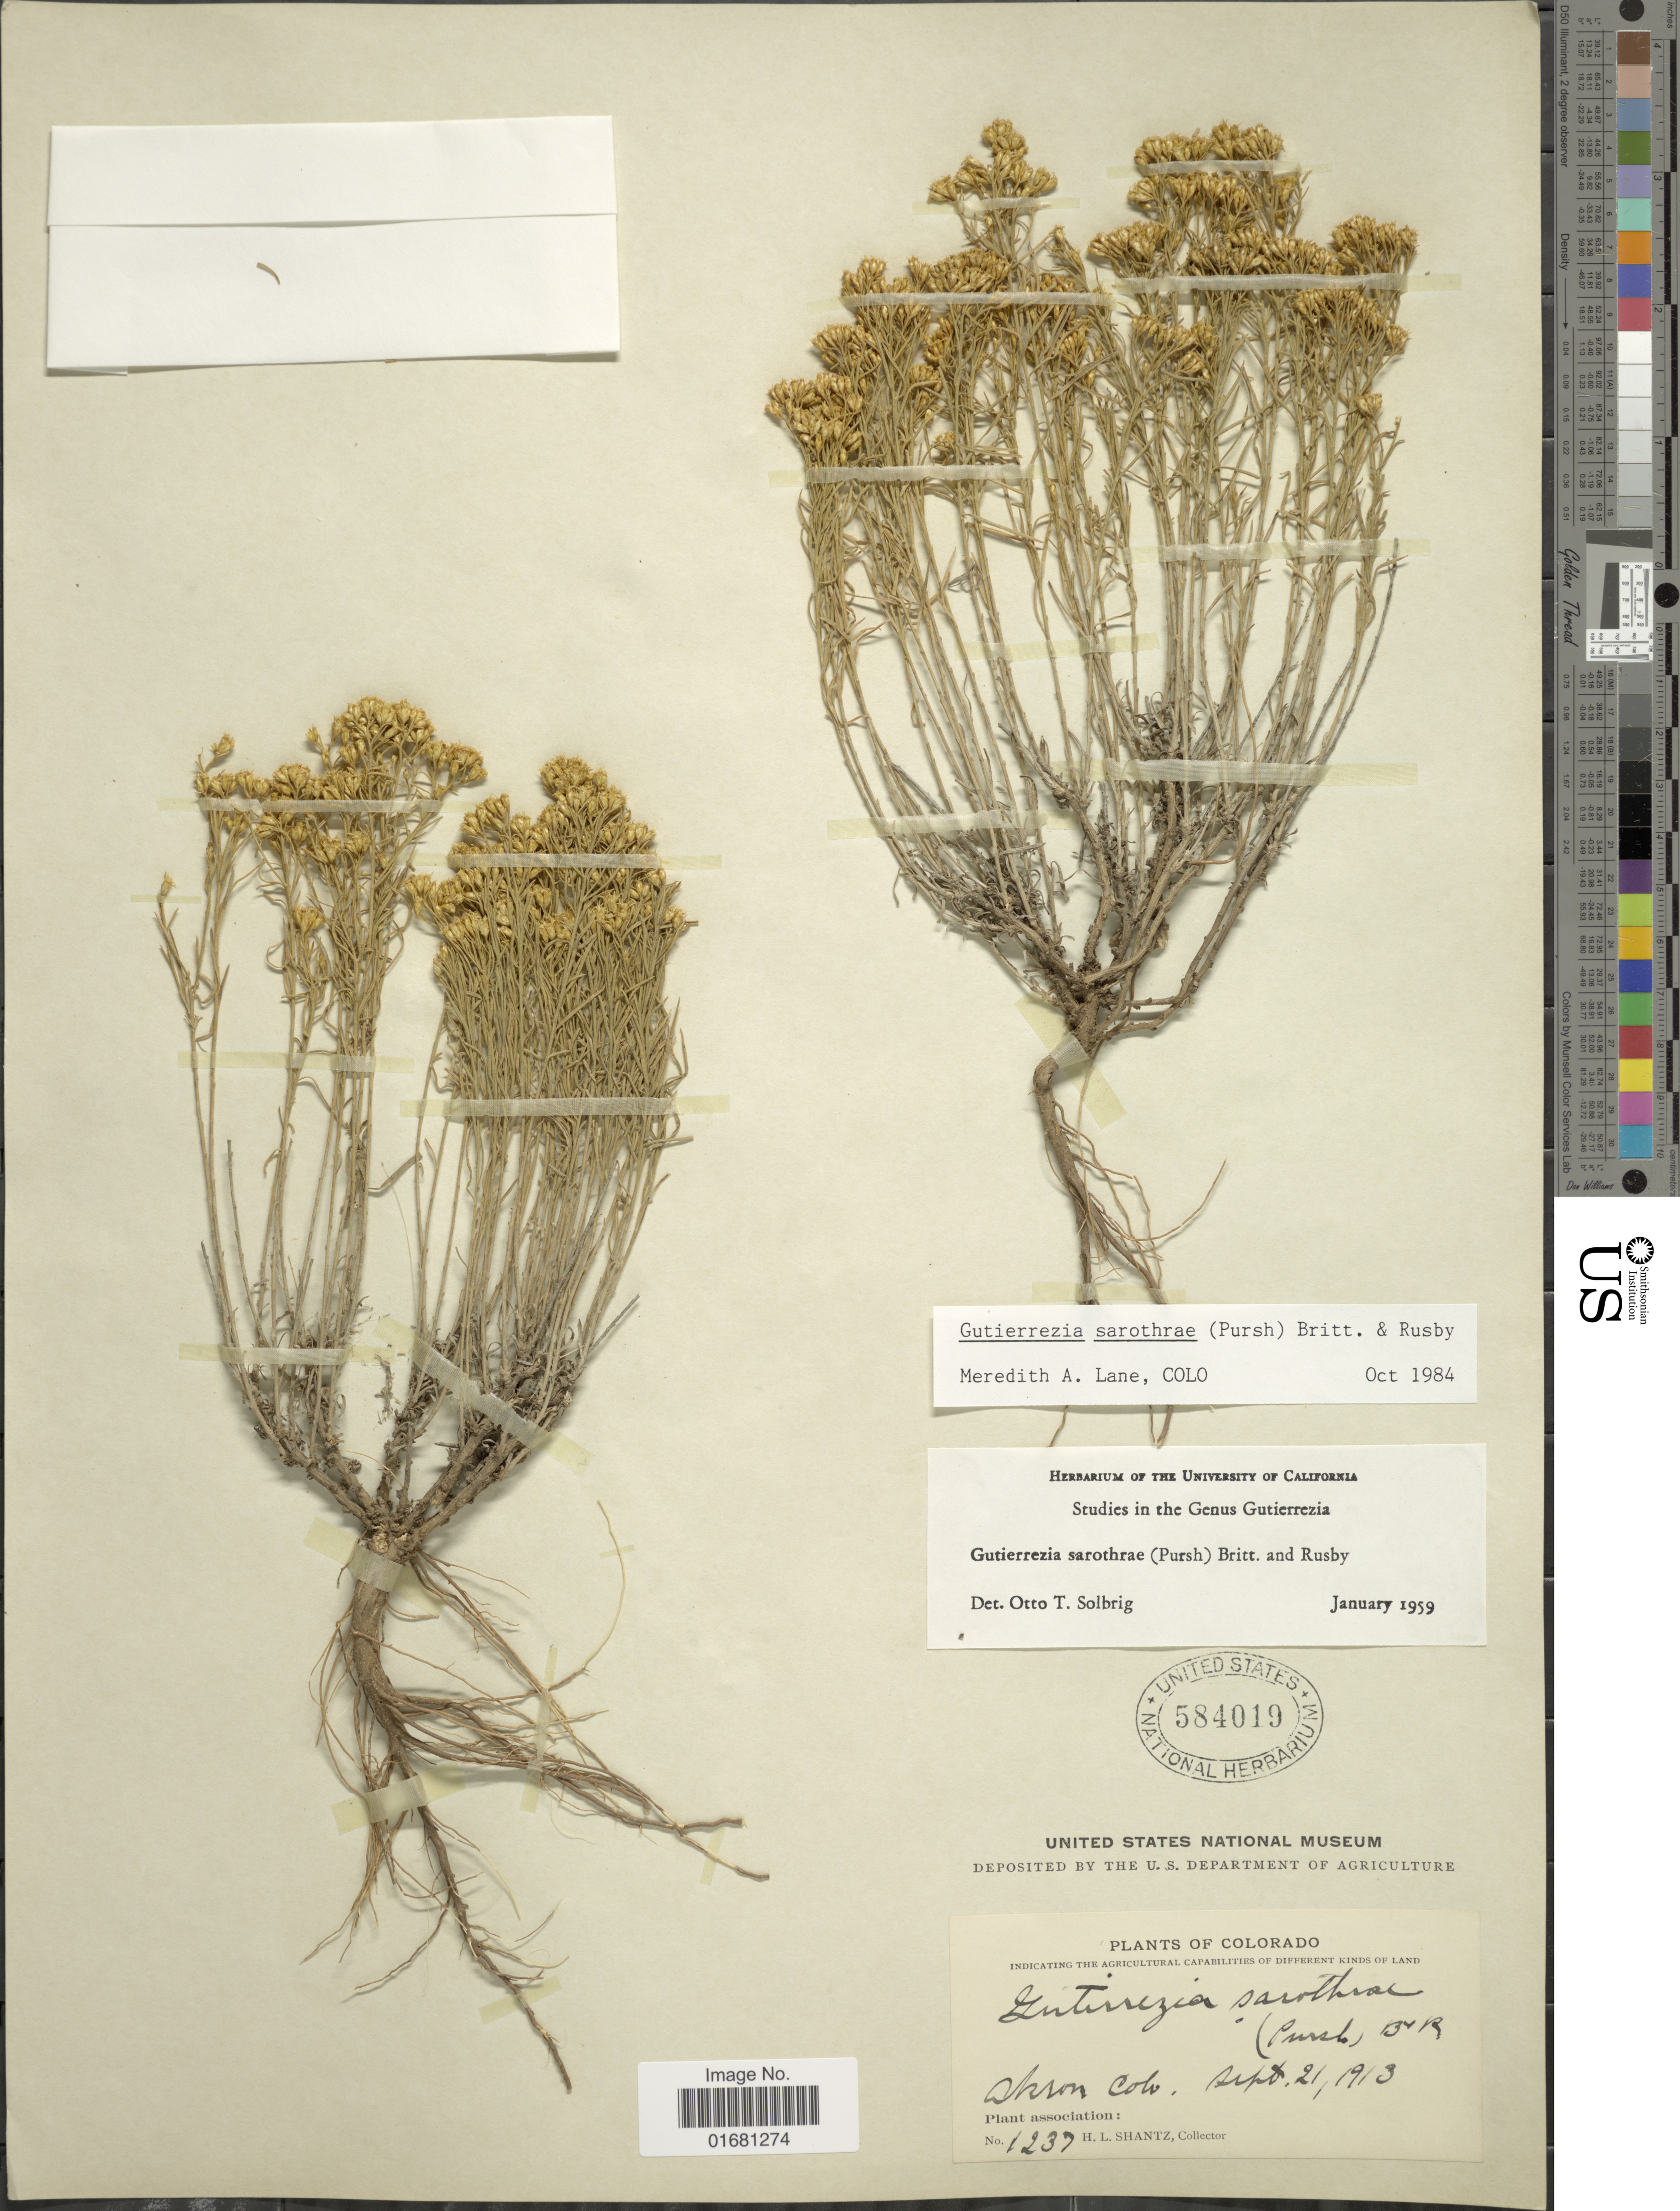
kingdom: Plantae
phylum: Tracheophyta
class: Magnoliopsida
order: Asterales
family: Asteraceae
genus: Gutierrezia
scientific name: Gutierrezia sarothrae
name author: (Pursh) Britton & Rusby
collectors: H. Shantz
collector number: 1237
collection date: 1913-09-21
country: United States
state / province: Colorado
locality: Akron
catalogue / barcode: US 584019